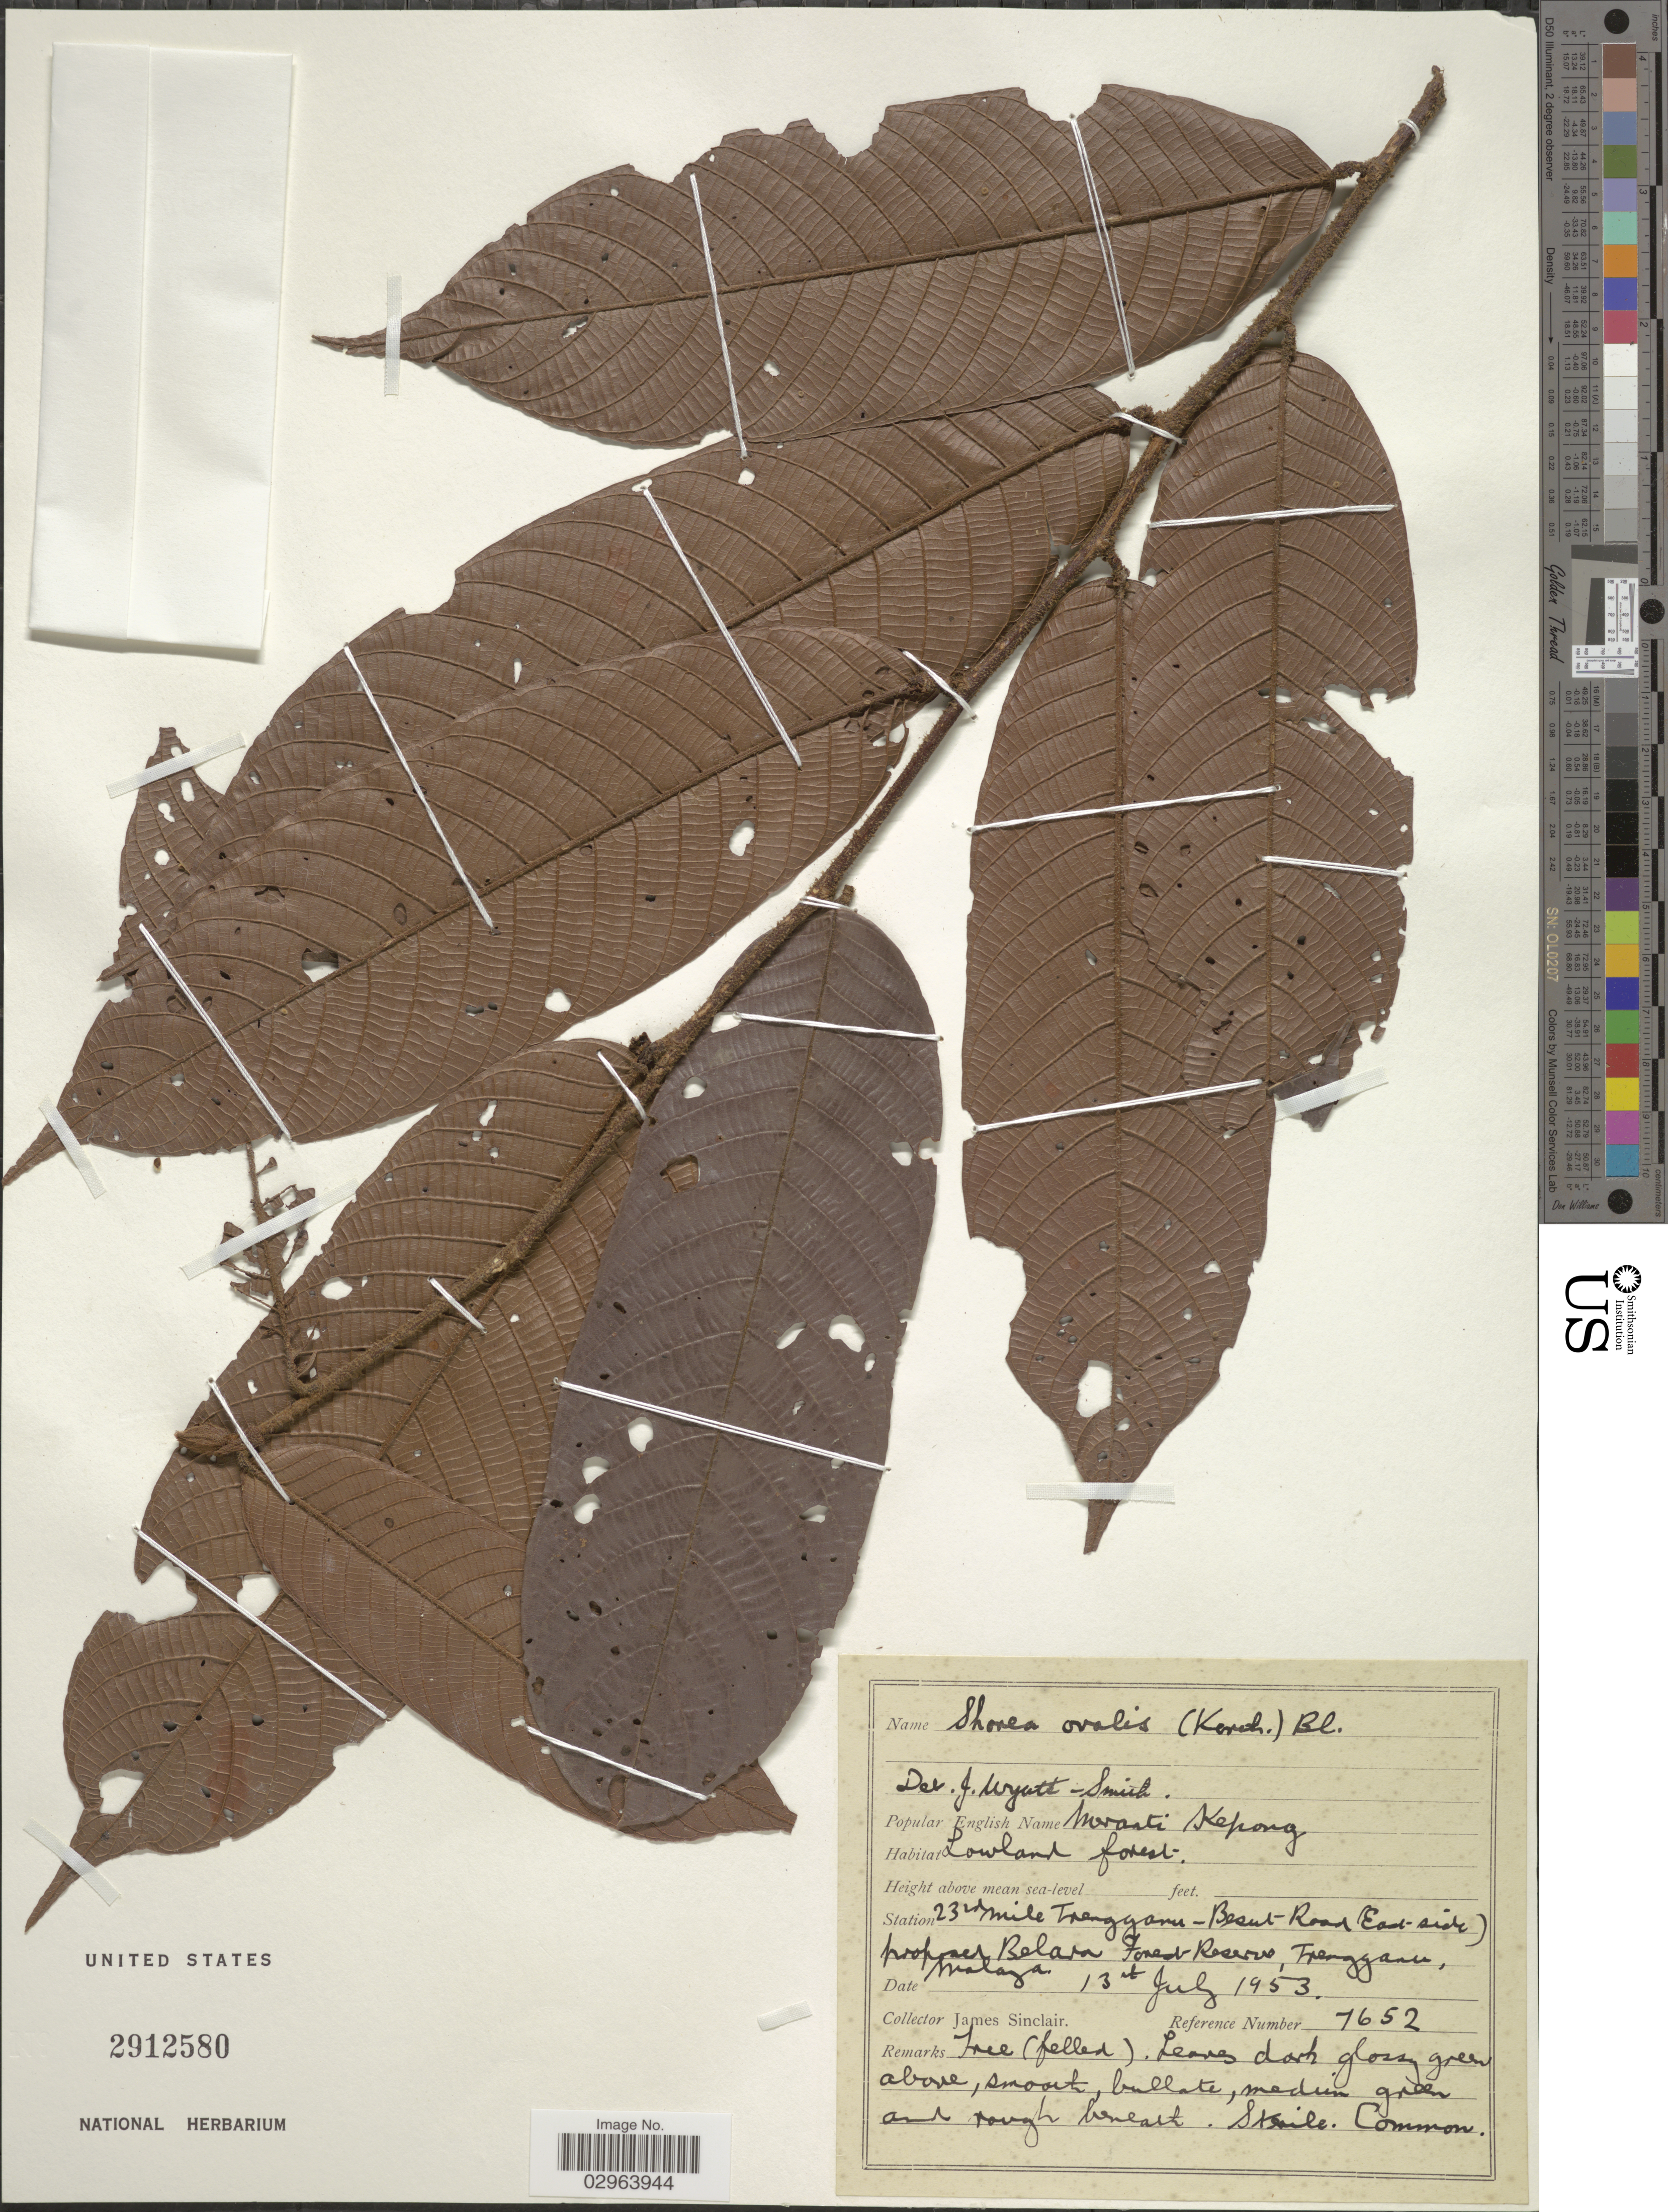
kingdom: Plantae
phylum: Tracheophyta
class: Magnoliopsida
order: Malvales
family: Dipterocarpaceae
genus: Rubroshorea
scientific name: Rubroshorea ovalis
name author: (Korth.) P.S. Ashton & J. Heck.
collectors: J. Sinclair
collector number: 7652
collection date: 1953-07-13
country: Malaysia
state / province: Terengganu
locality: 23rd mile Trengganu-Besut-Road (East side) proposed Belara Forest Reserve, Trengganu, Malaya.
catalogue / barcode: US 2912580